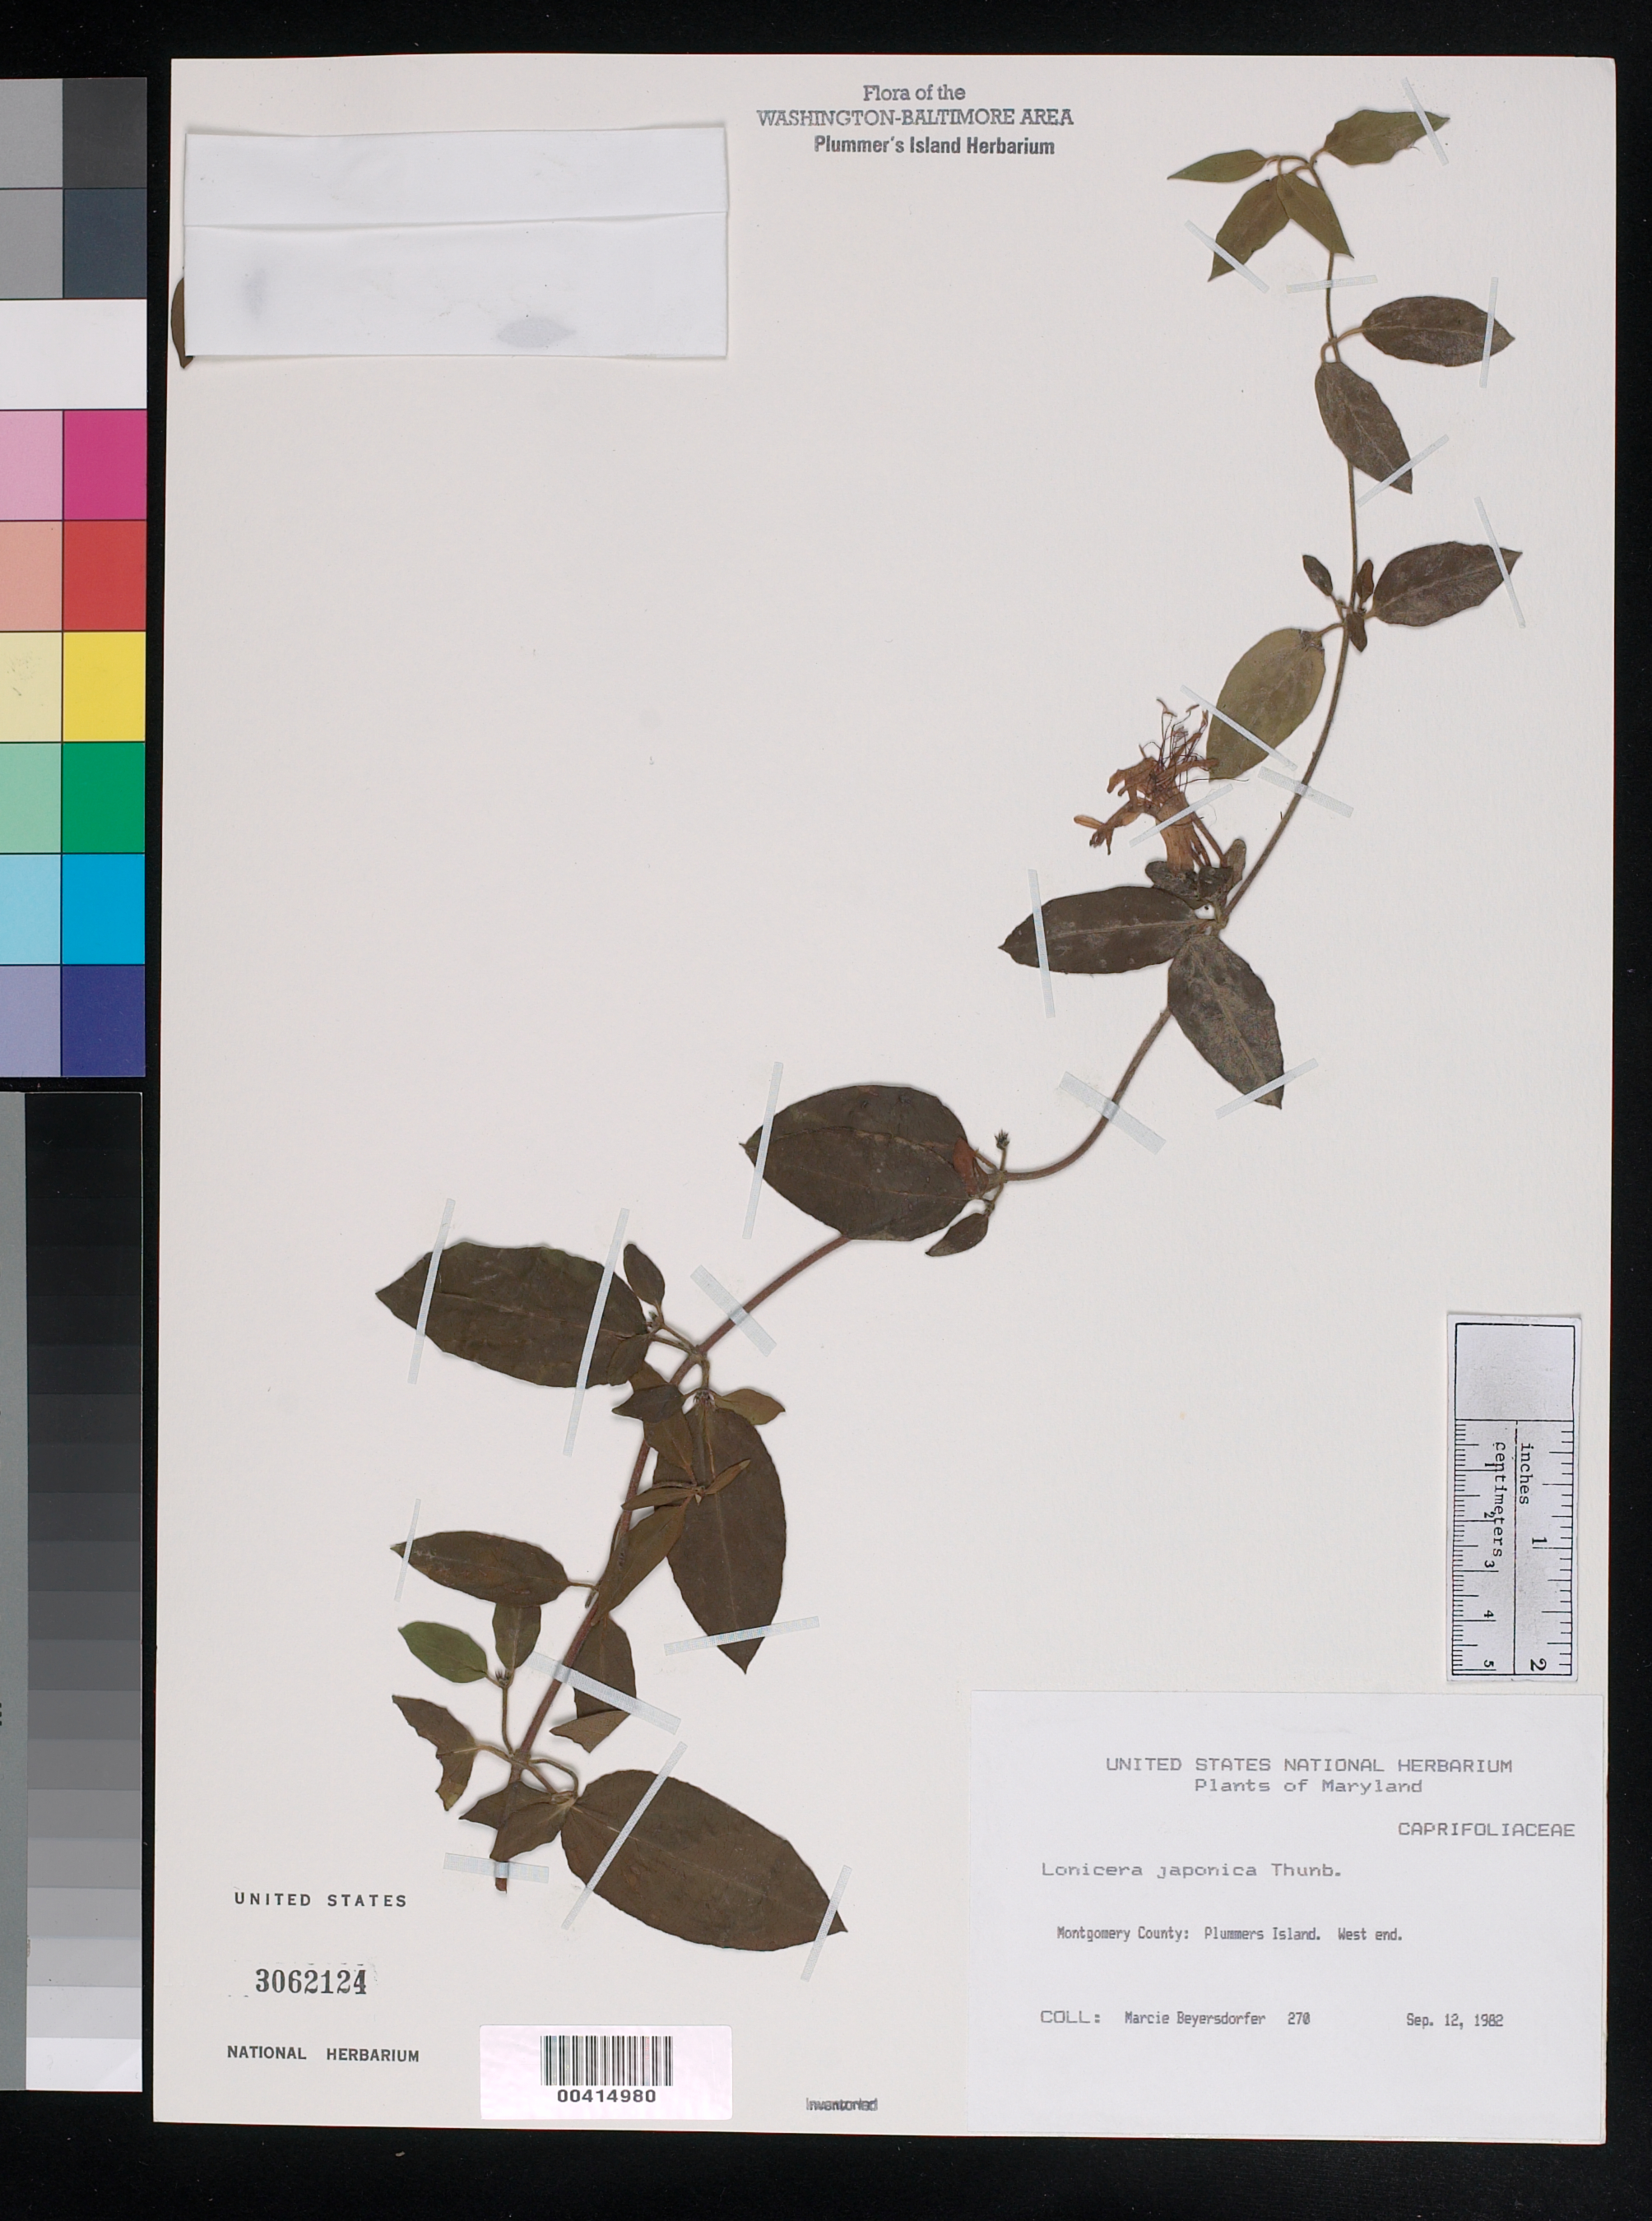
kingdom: Plantae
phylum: Tracheophyta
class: Magnoliopsida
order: Dipsacales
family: Caprifoliaceae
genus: Lonicera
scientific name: Lonicera japonica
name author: Thunb.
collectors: M. Beyersdorfer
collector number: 270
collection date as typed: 12 Sep 1982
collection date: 1982-09-12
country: United States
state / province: Maryland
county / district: Montgomery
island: Plummers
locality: Plummer's Island; west end. C. & O. Canal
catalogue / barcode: US 3062124